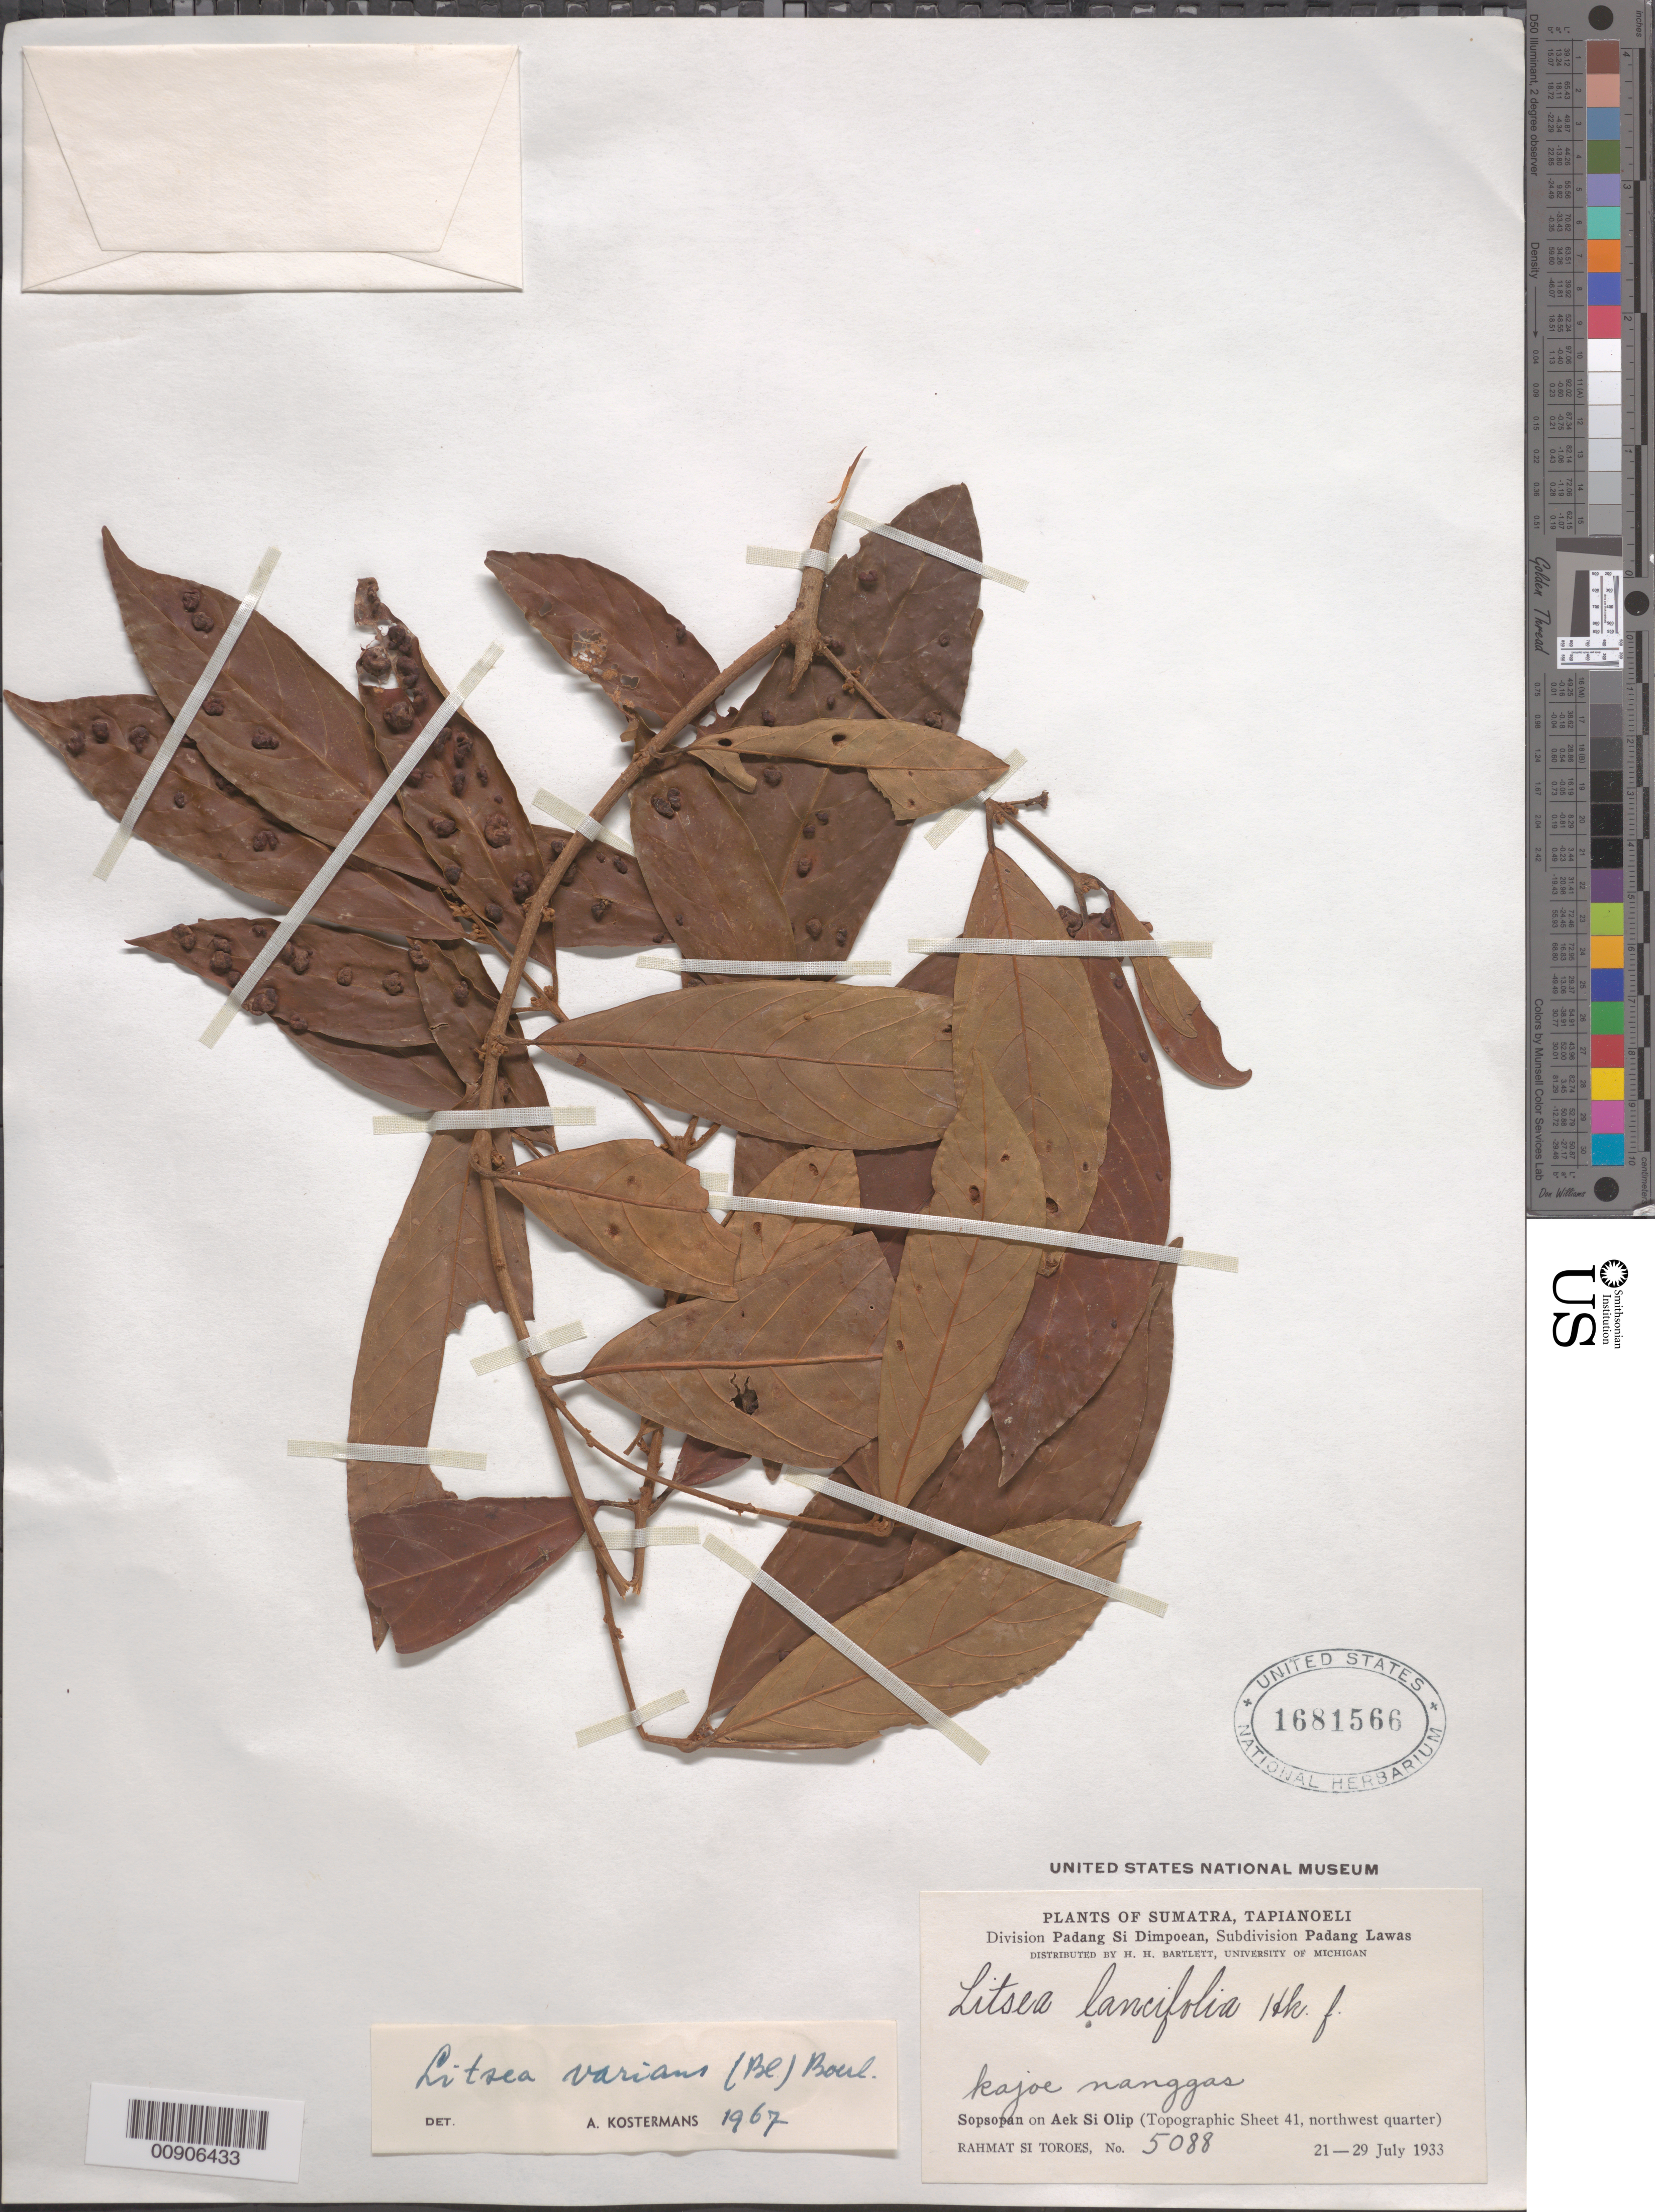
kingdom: Plantae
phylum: Tracheophyta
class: Magnoliopsida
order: Laurales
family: Lauraceae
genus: Litsea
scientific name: Litsea varians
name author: (Blume) Boerl.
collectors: Rahmat Si Boeea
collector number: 5088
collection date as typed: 21 Jul 1933 to 29 Jul 1933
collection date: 1933-07-21/1933-07-29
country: Indonesia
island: Sumatra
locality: Sopsopan on Aek Si Olip (Topographic Sheet 41, NW quarter)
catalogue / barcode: US 1681566